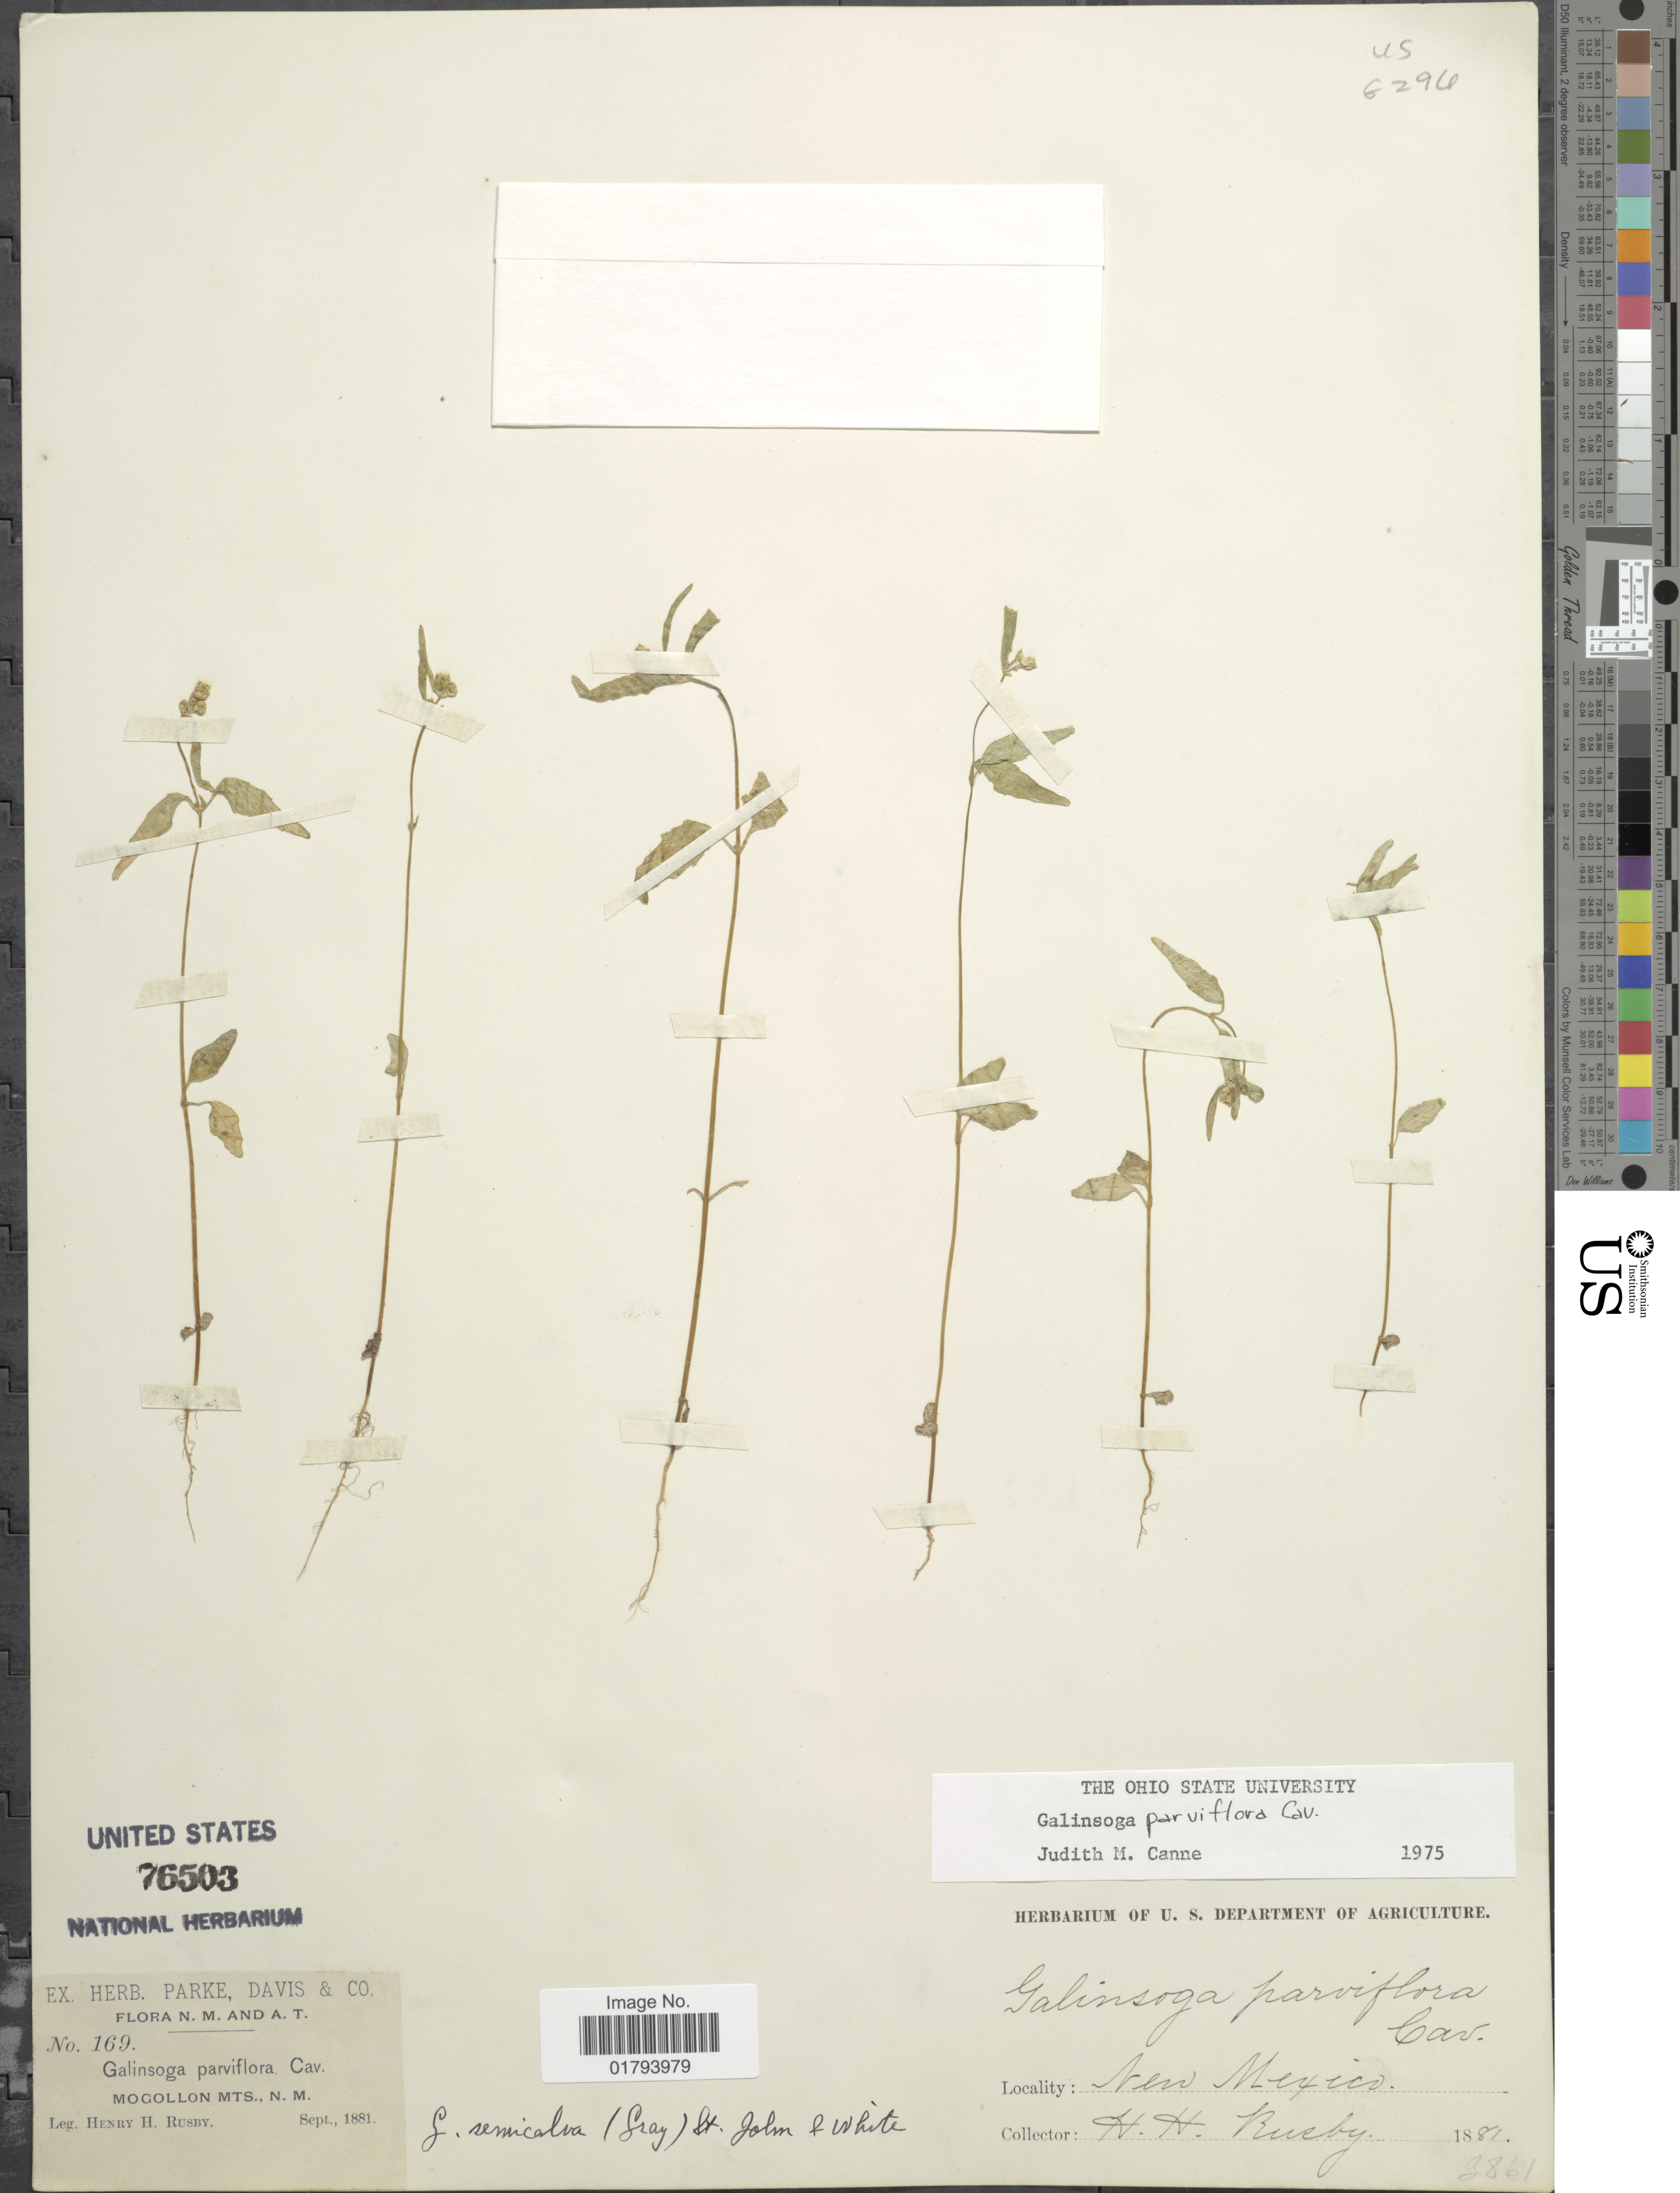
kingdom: Plantae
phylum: Tracheophyta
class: Magnoliopsida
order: Asterales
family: Asteraceae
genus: Galinsoga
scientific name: Galinsoga parviflora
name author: Cav.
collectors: H. H. Rusby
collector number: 169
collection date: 1881-09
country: United States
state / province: New Mexico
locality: Mogollon Mts., N.M.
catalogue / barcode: US 76503